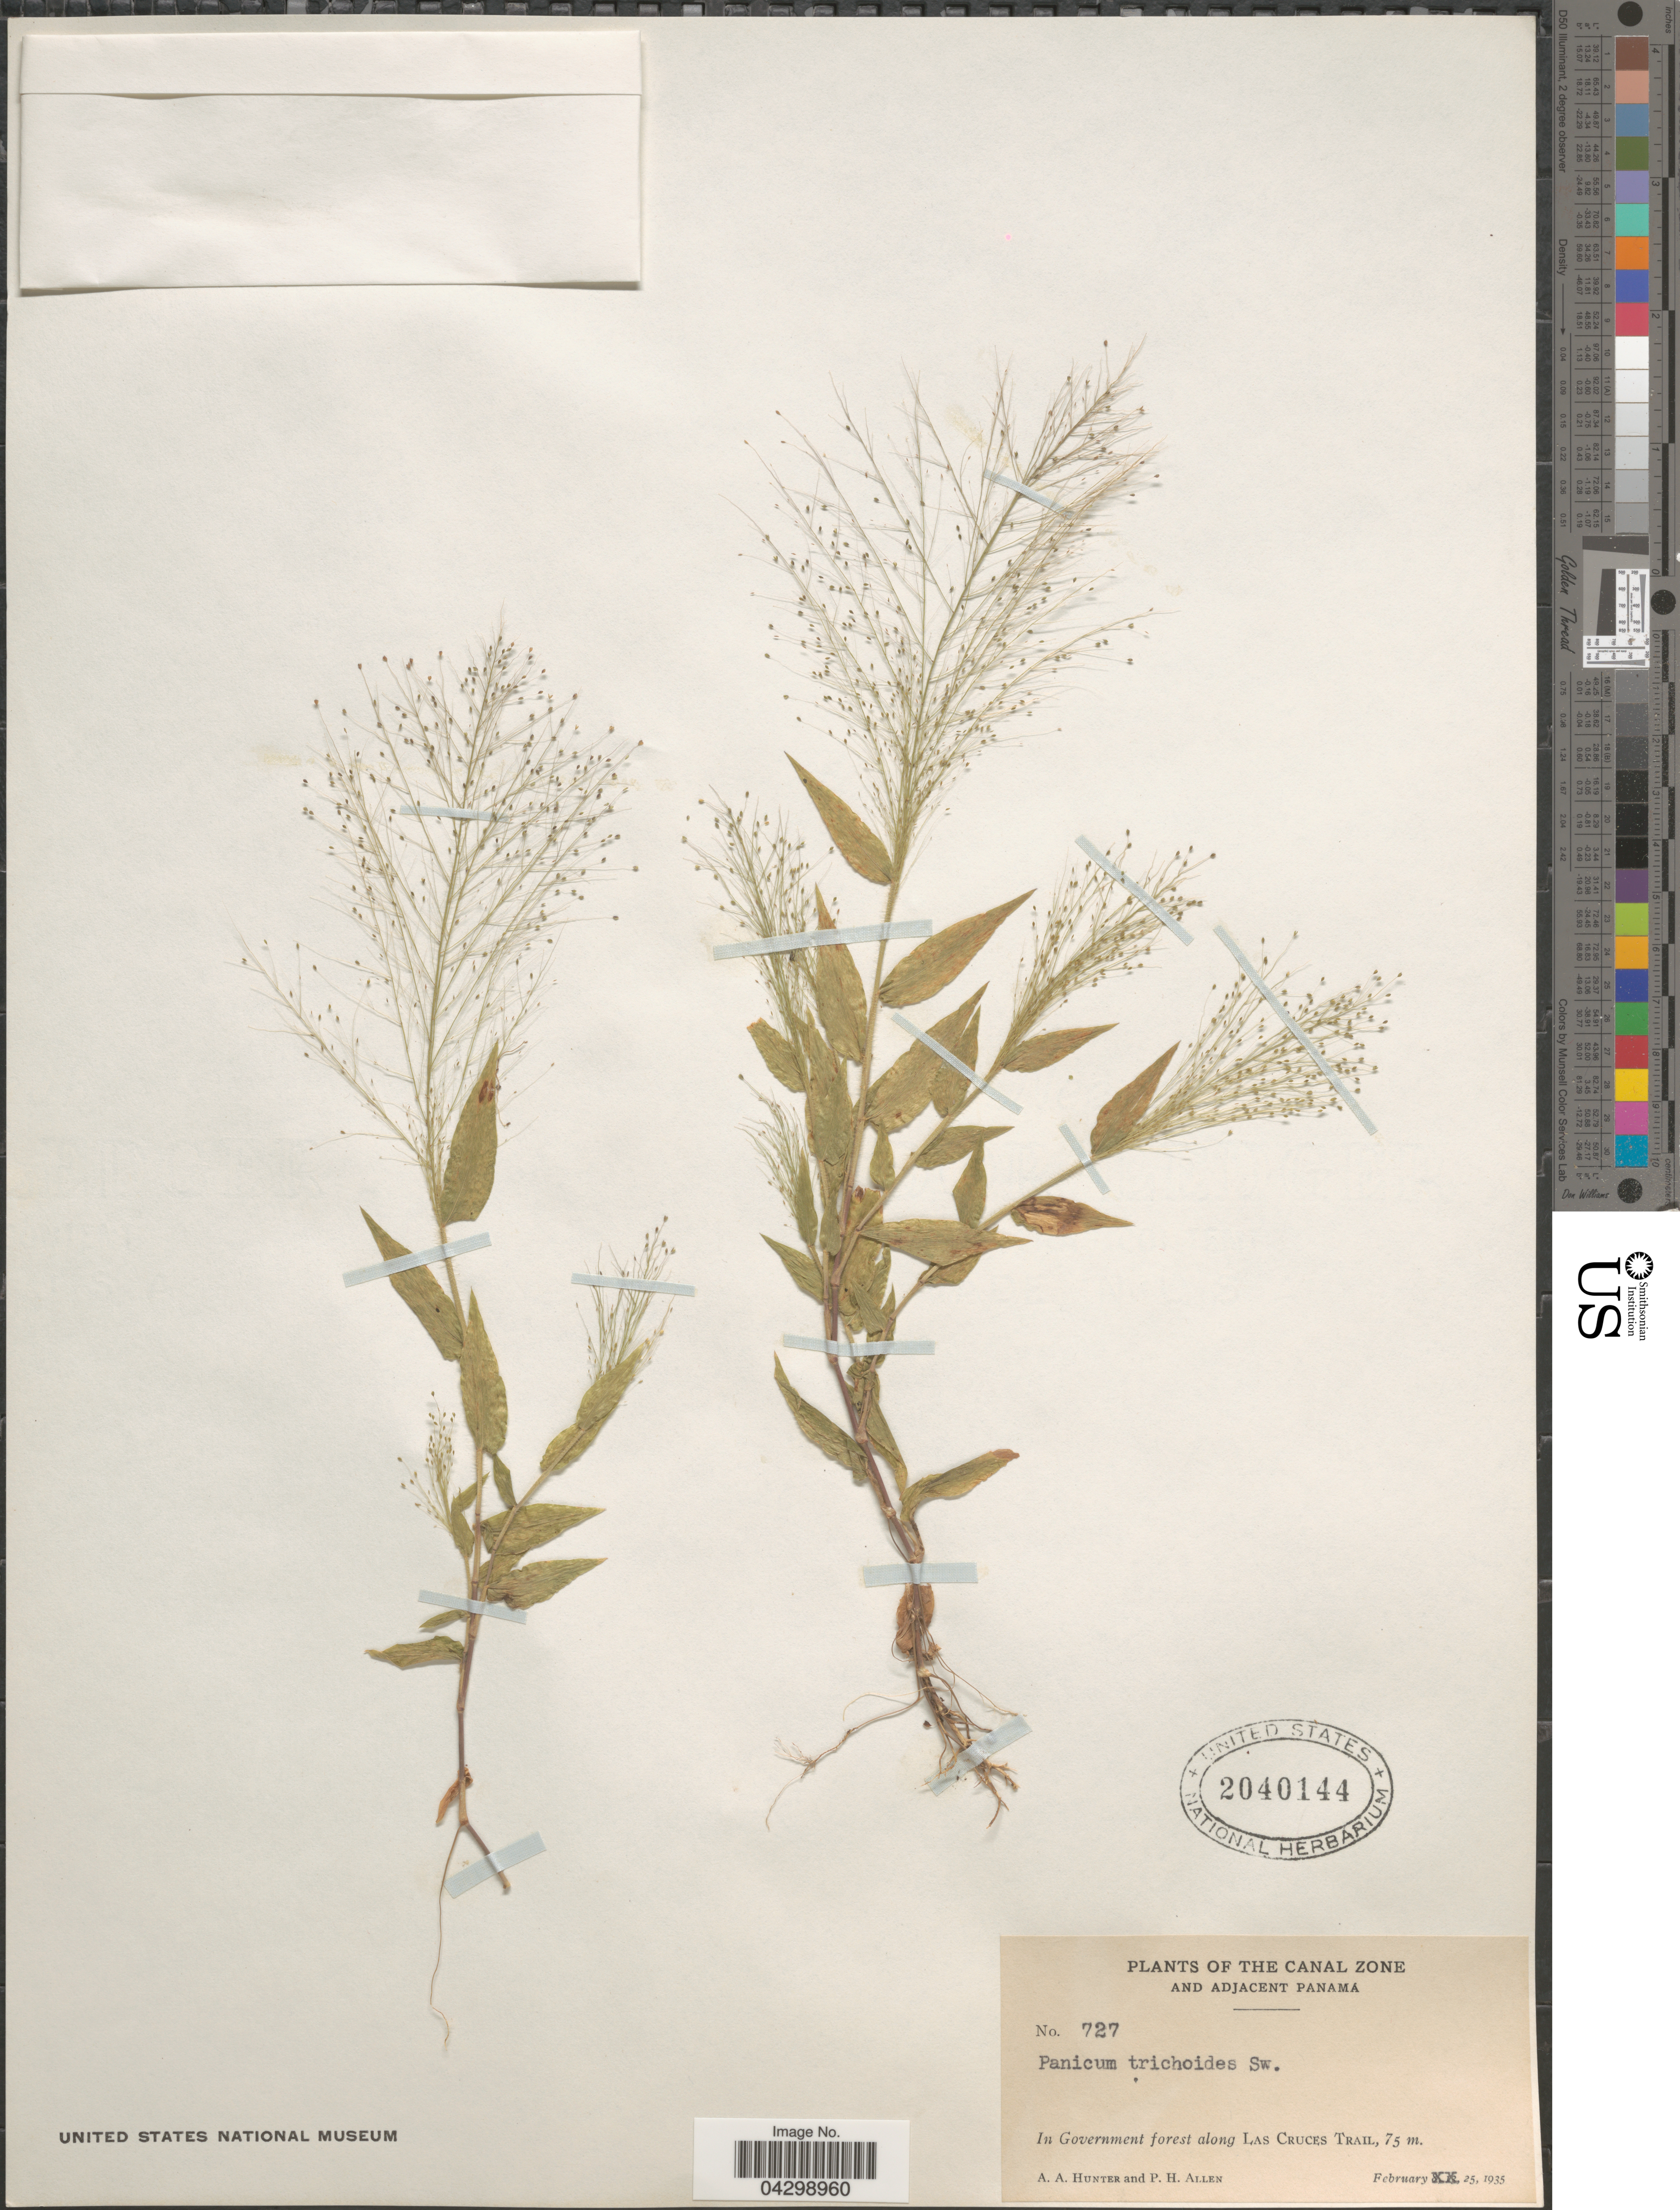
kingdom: Plantae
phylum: Tracheophyta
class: Liliopsida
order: Poales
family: Poaceae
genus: Panicum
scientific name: Panicum trichoides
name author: Sw.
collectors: A. Hunter & P. H. Allen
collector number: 727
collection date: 1935-02-25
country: Panama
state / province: Colón / Panamá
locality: Canal Zone and adjacent Panama. In Government forest along Las Cruces Trail.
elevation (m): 75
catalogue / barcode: US 2040144